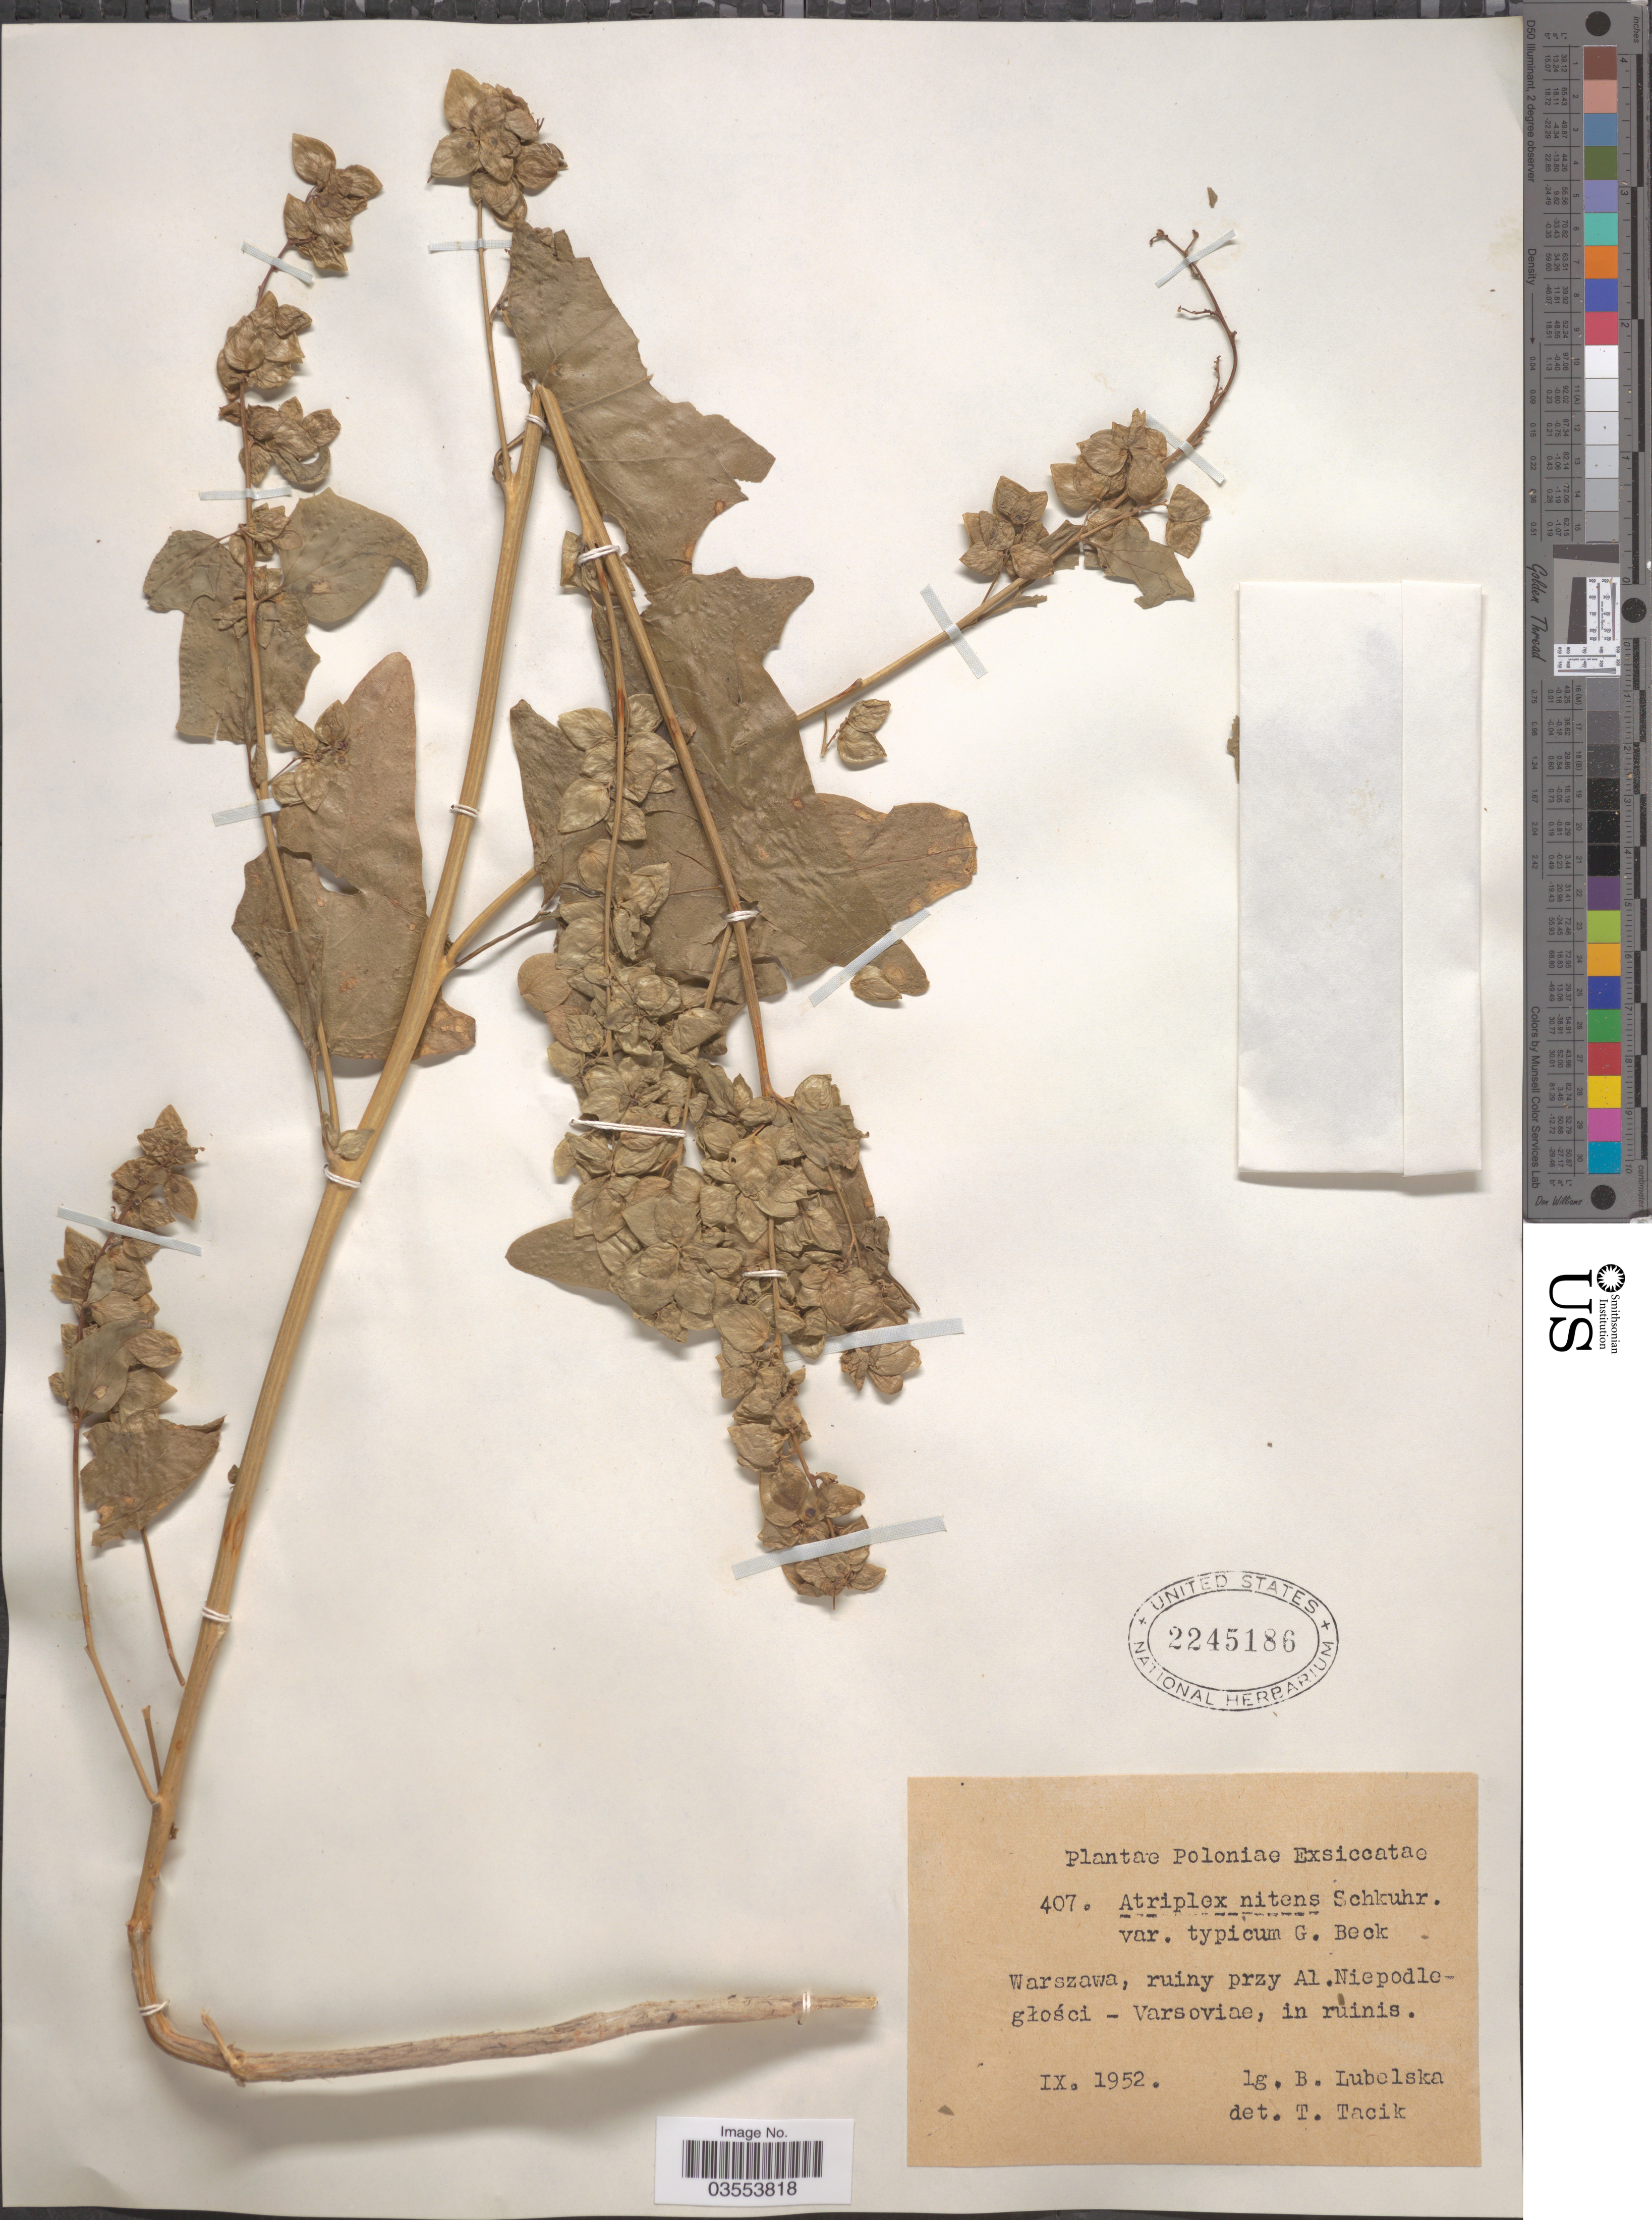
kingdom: Plantae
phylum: Tracheophyta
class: Magnoliopsida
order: Caryophyllales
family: Amaranthaceae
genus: Atriplex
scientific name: Atriplex nitens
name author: Schkuhr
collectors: B. Lubelska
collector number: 407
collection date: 1952-09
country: Poland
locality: Poloniae. Warszawa, ruiny przy Al. Niepodległości - Varsoviae.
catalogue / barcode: US 2245186